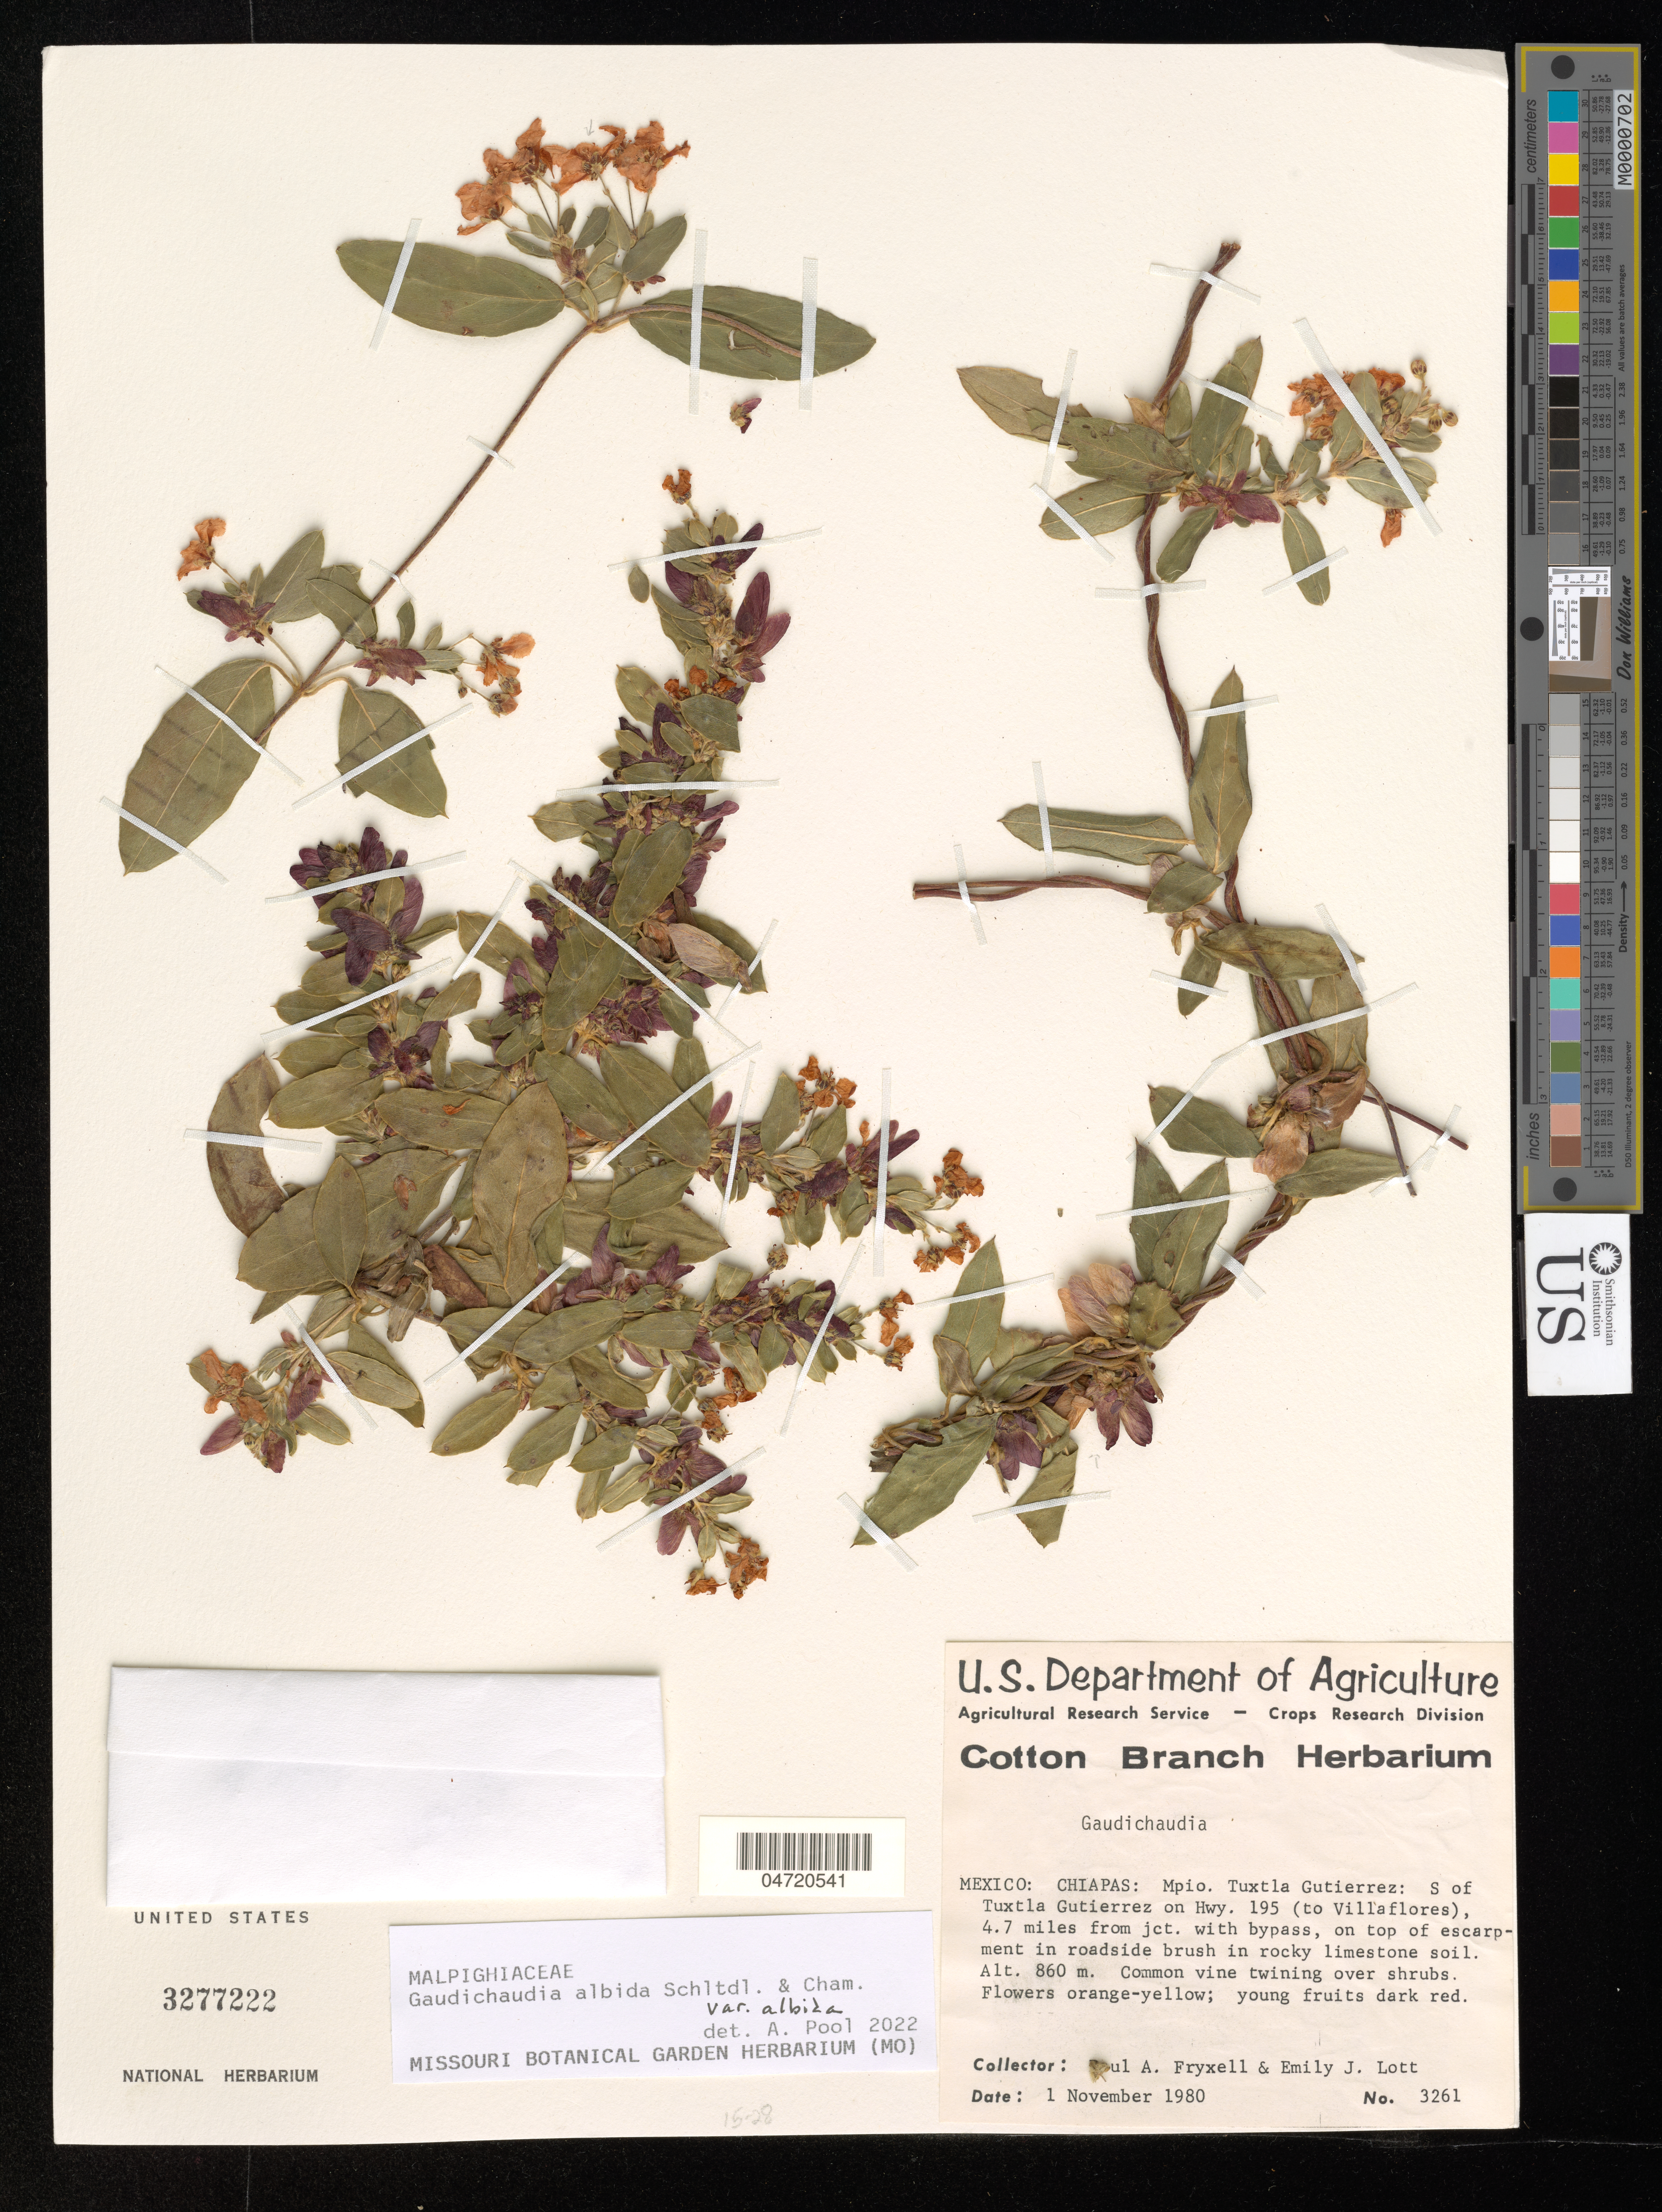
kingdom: Plantae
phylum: Tracheophyta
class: Magnoliopsida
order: Malpighiales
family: Malpighiaceae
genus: Gaudichaudia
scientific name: Gaudichaudia albida var. albida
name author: Schltdl. & Cham.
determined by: Pool, A., (MO), Missouri Botanical Garden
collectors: P. A. Fryxell & E. J. Lott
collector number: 3261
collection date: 1980-11-01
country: Mexico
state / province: Chiapas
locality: Mpio. Tuxtla Gutierrez: S of Tuxtla Gutierrez on Hwy. 195 (to Villaflores), 4.7 miles S of jct. with bypass.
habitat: On top of escarpment in roadside brush in rocky limestone soil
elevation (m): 830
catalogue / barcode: US 3277222